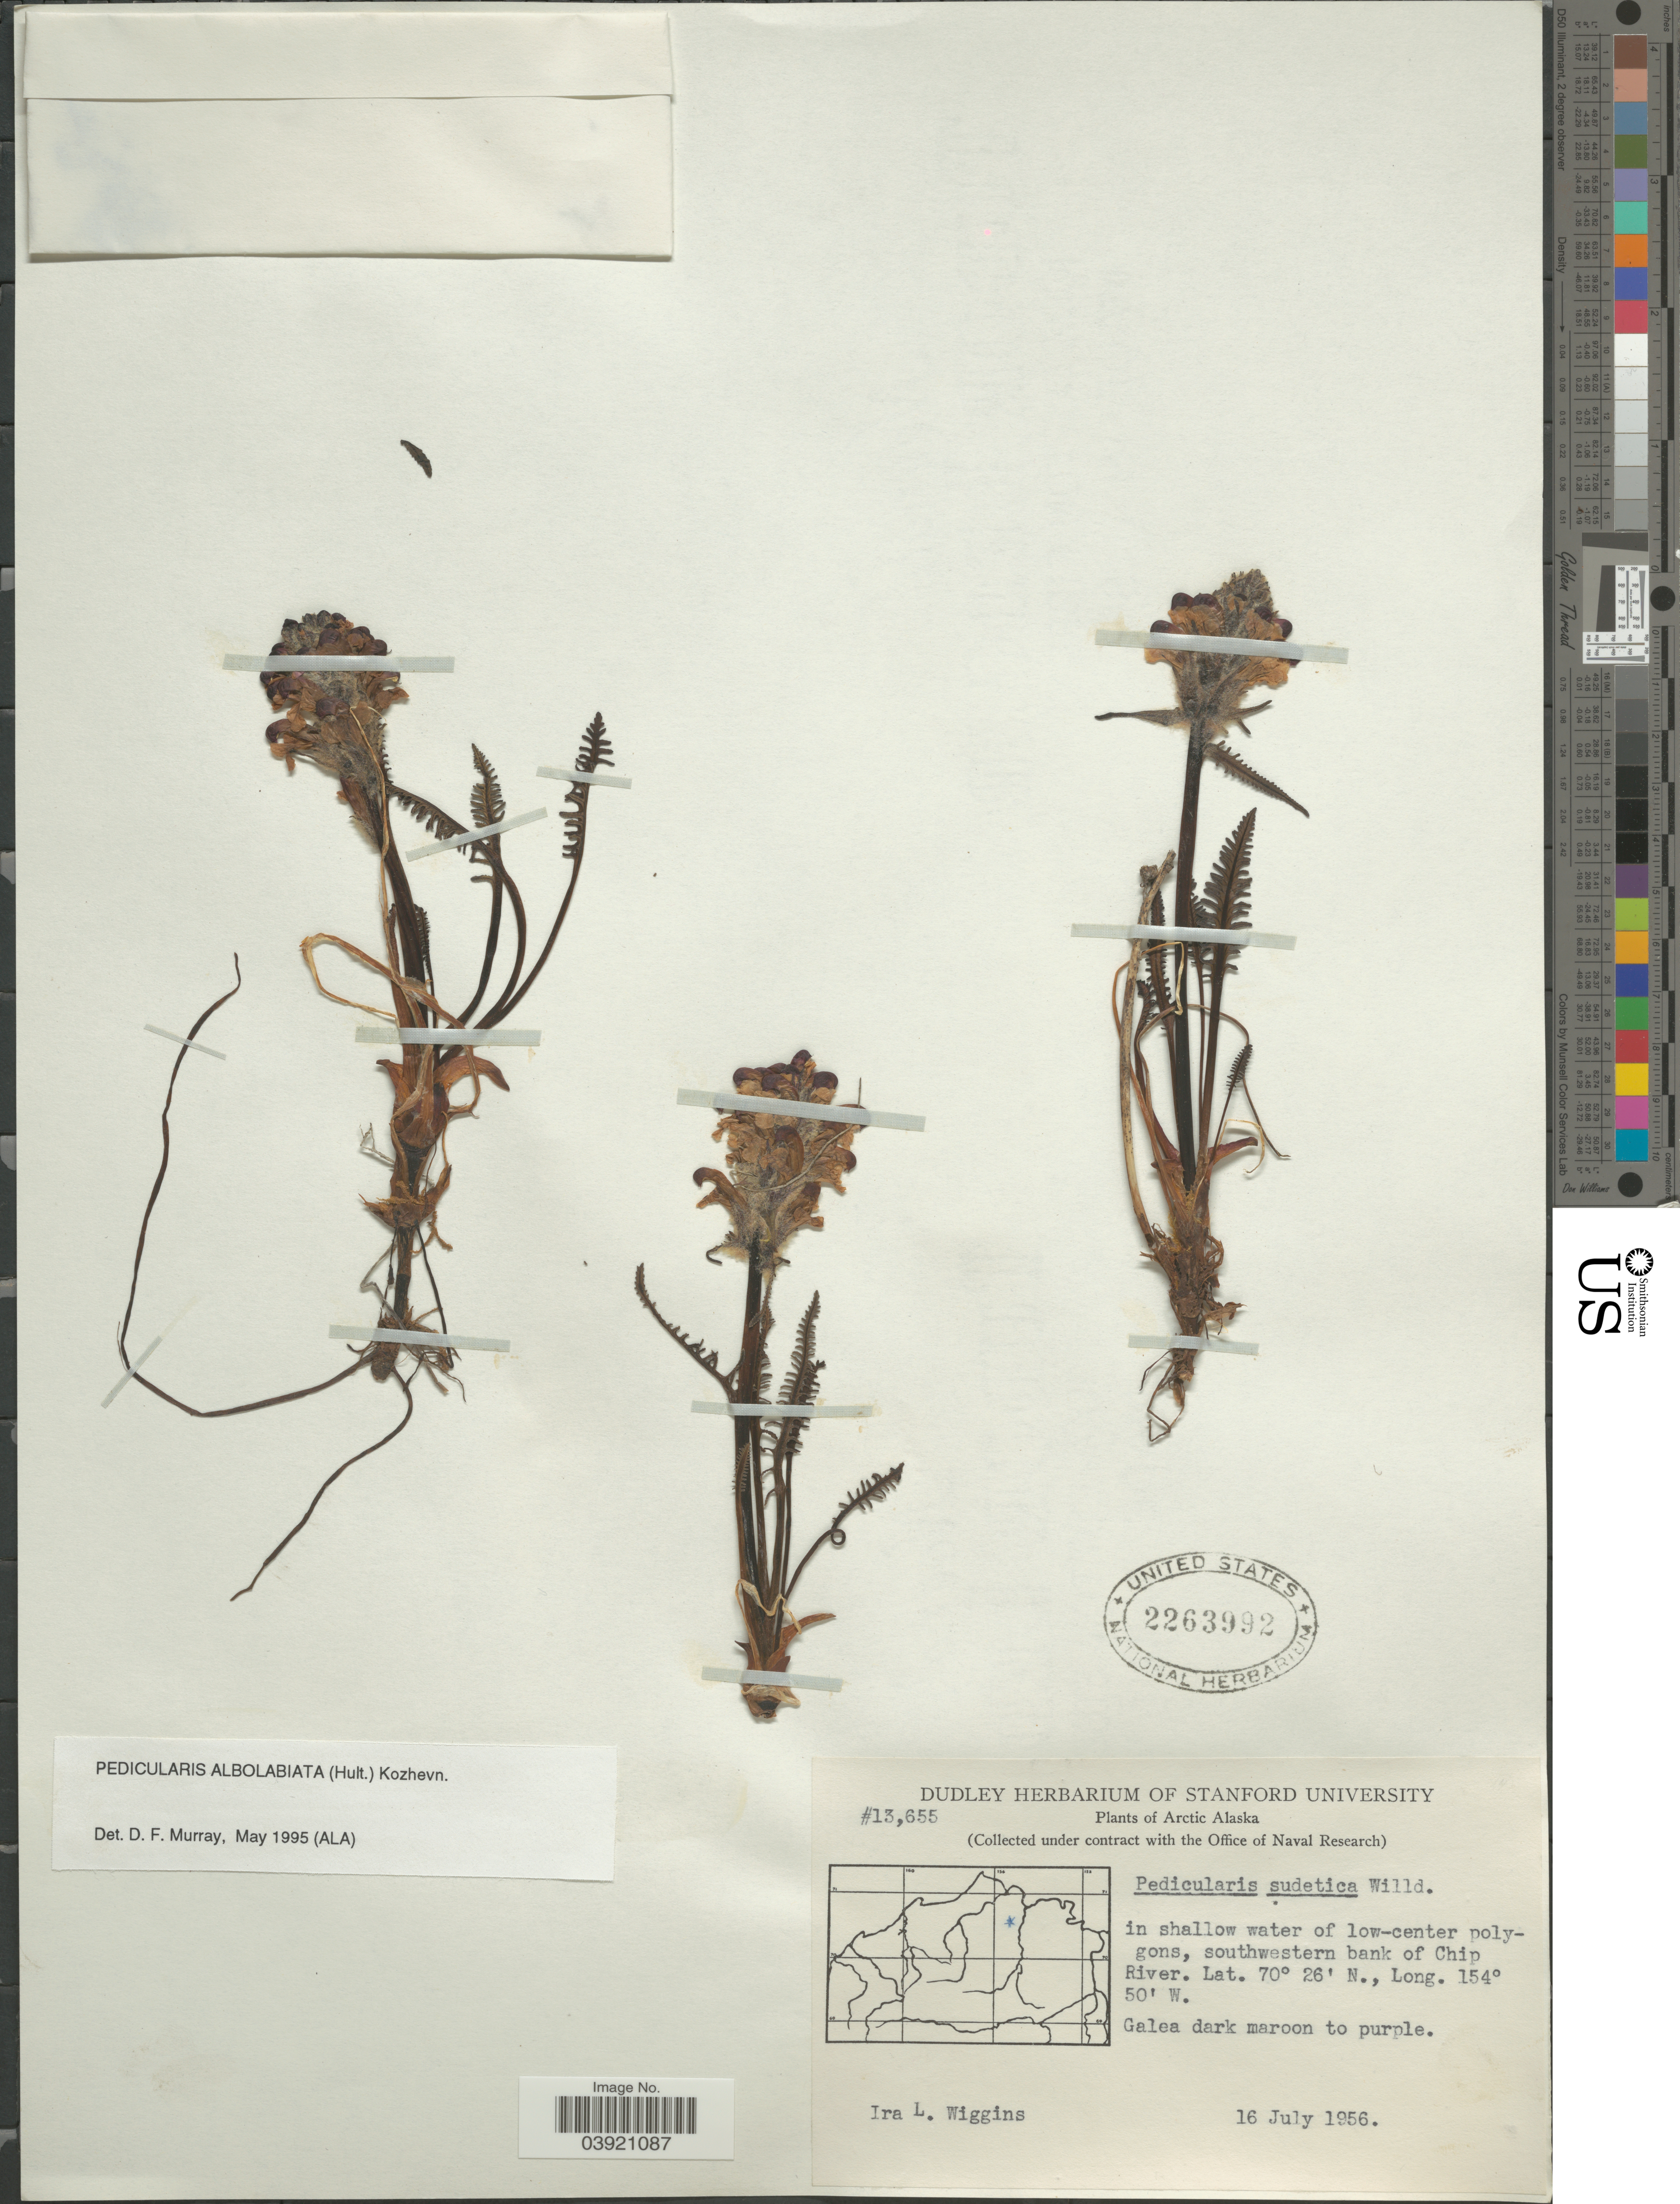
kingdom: Plantae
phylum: Tracheophyta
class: Magnoliopsida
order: Lamiales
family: Orobanchaceae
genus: Pedicularis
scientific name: Pedicularis albolabiata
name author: (Hultén) Kozhevn.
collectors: I. L. Wiggins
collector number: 13655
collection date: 1956-07-16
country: United States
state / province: Alaska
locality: Arctic Alaska. Southwestern bank of Chip River.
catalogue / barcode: US 2263992